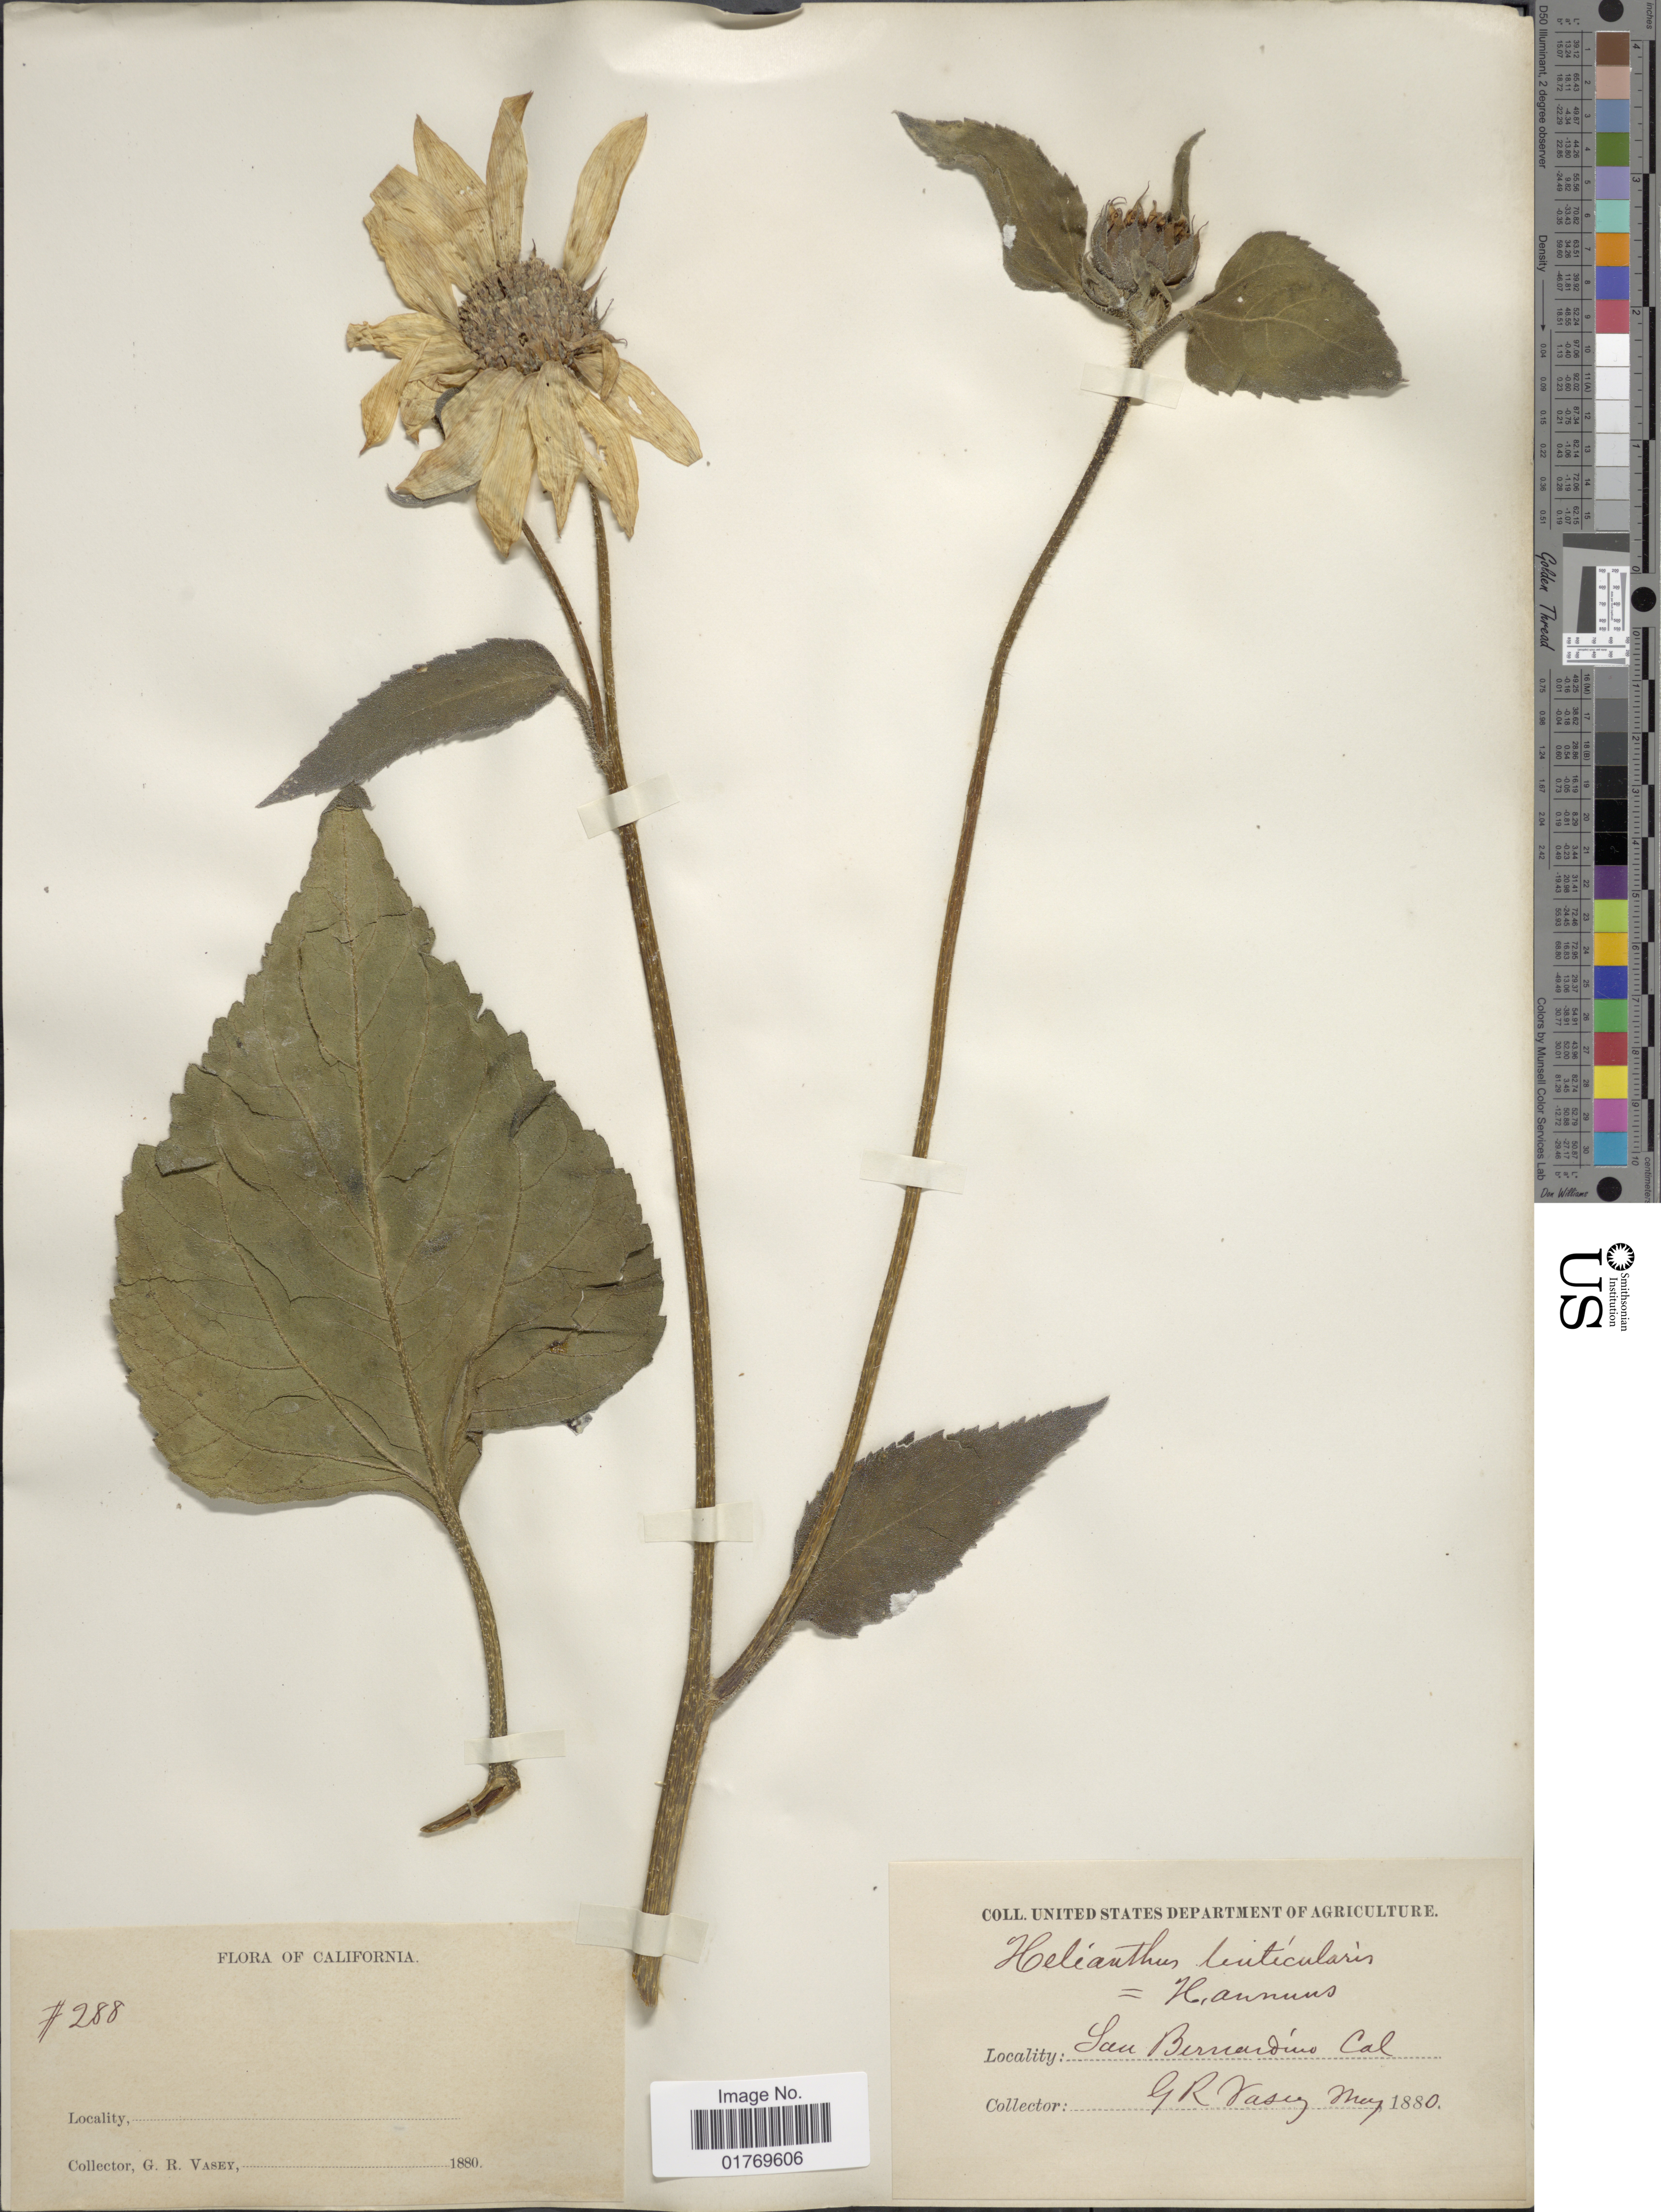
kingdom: Plantae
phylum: Tracheophyta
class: Magnoliopsida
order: Asterales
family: Asteraceae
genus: Helianthus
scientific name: Helianthus annuus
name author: L.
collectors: G. R. Vasey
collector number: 288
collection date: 1880-05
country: United States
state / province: California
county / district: San Bernardino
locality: San Bernardino, Cal.